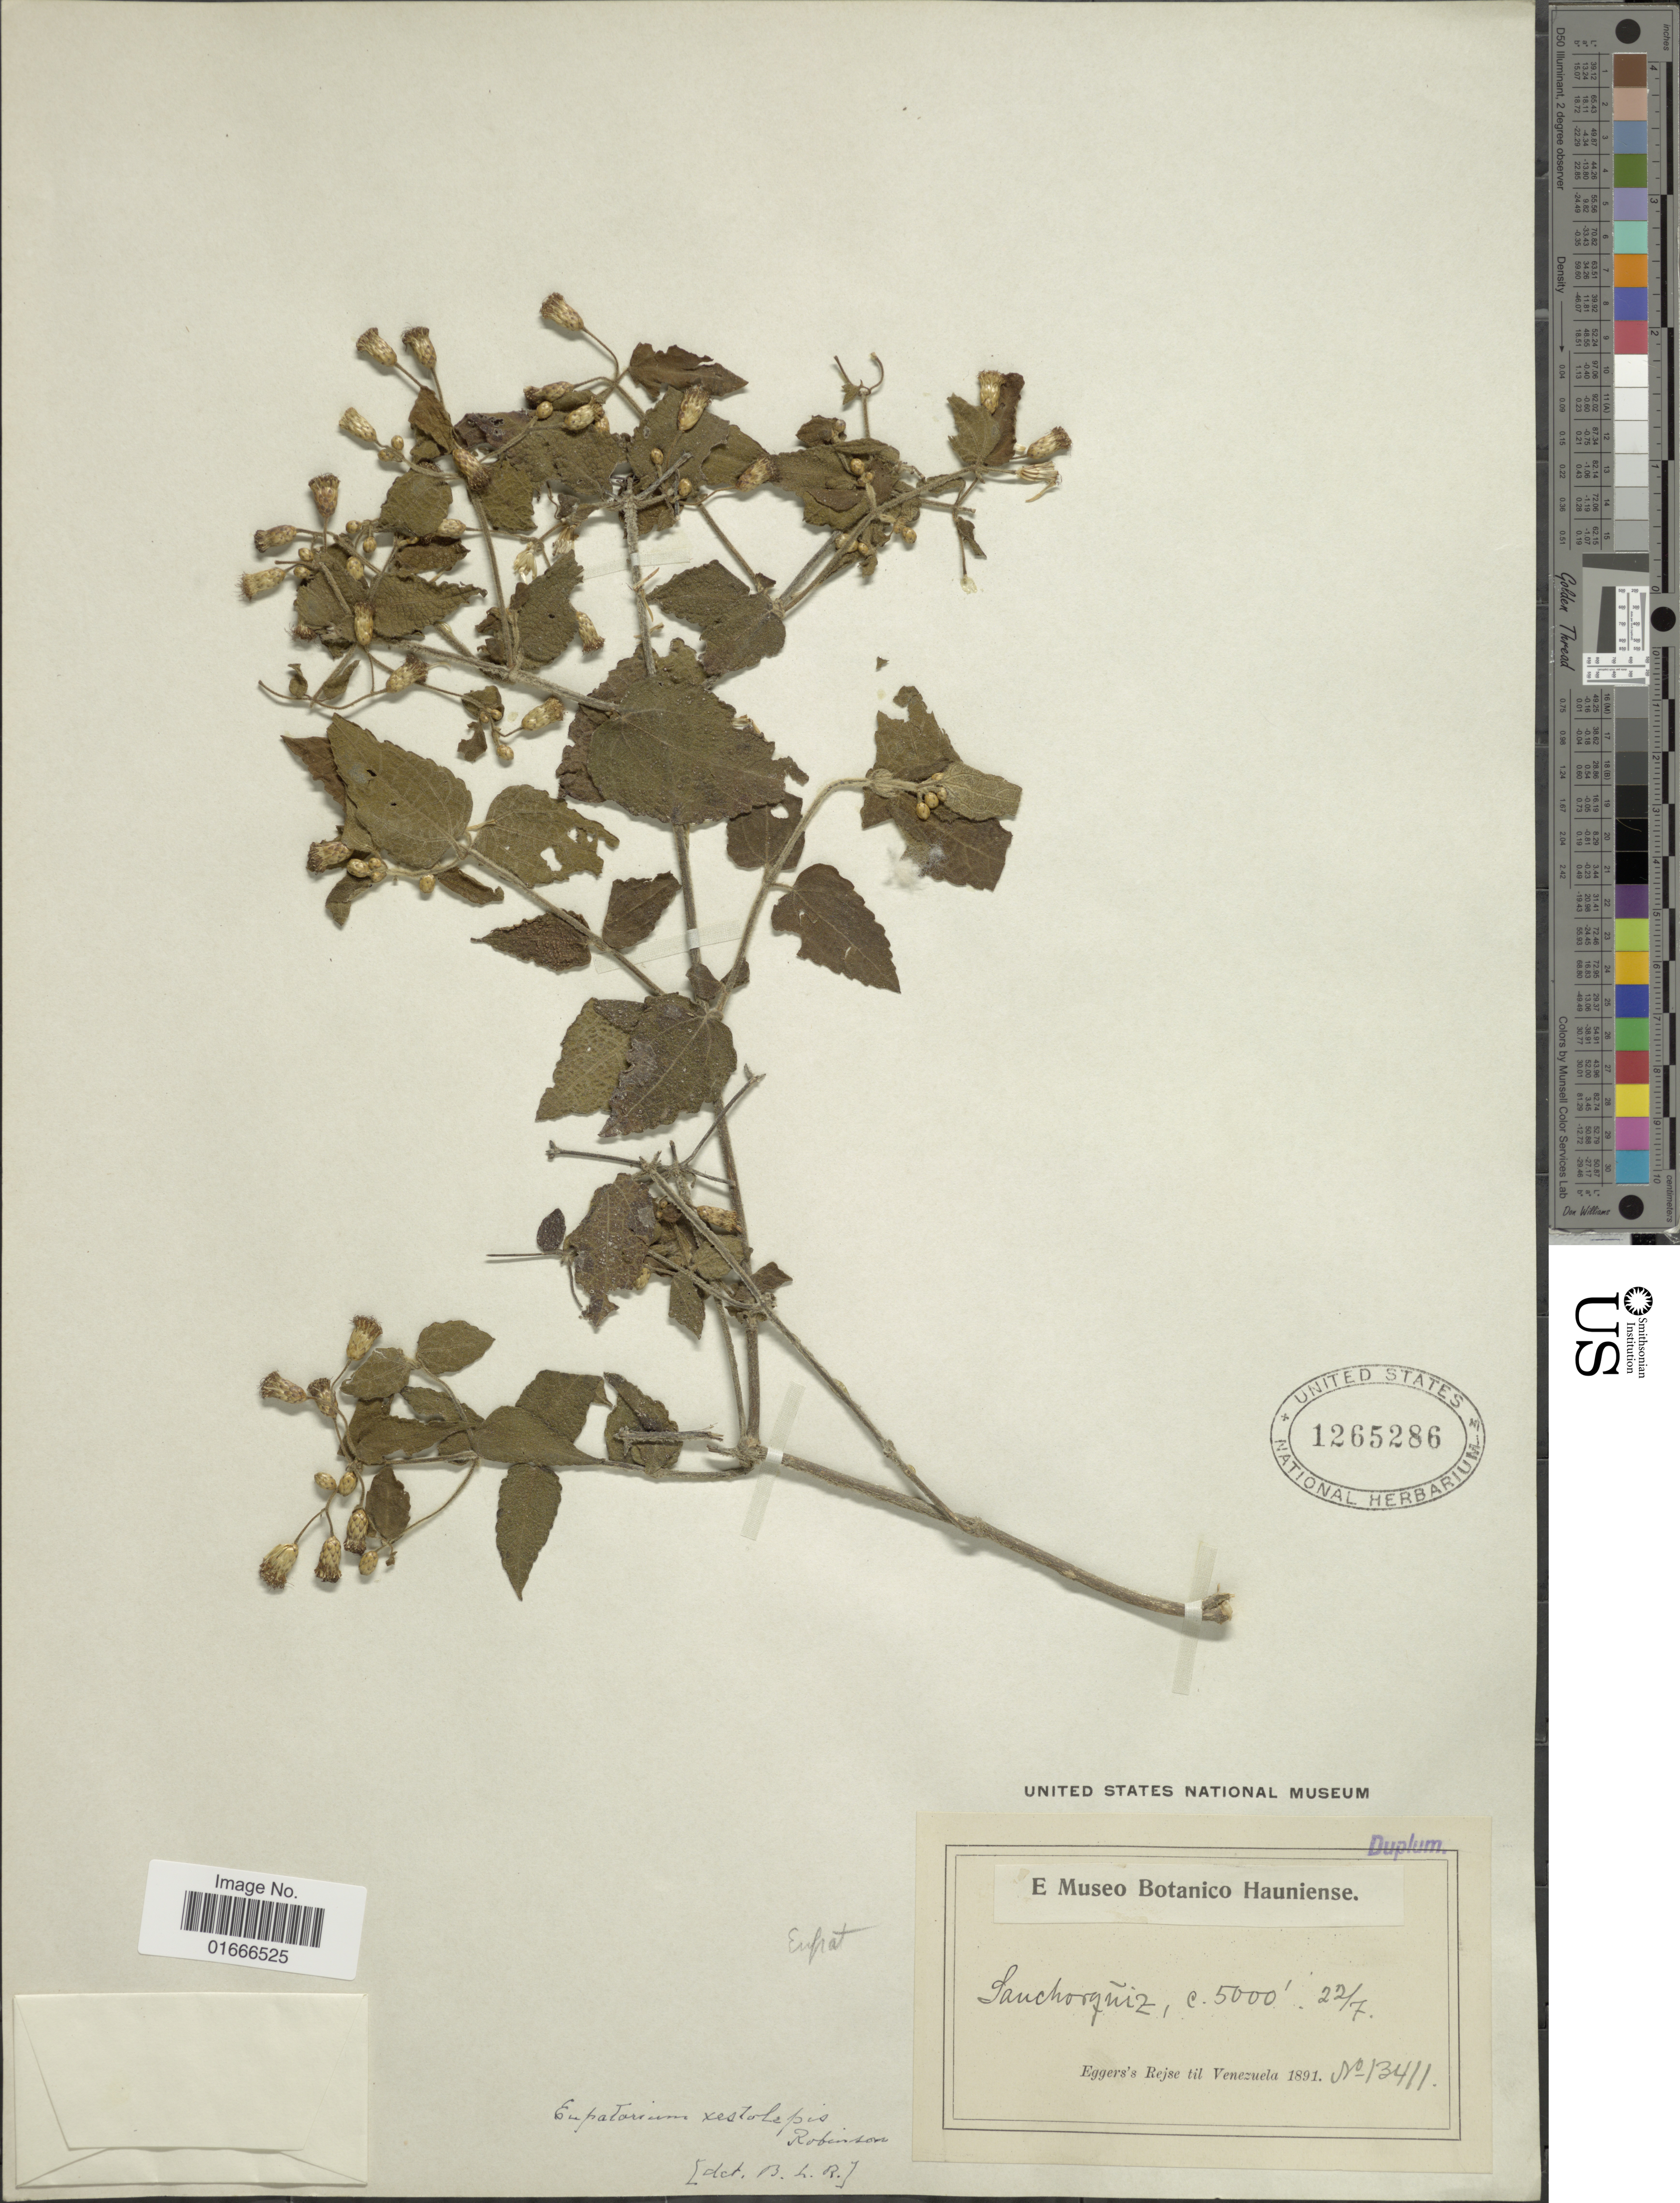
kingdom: Plantae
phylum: Tracheophyta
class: Magnoliopsida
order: Asterales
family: Asteraceae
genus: Chromolaena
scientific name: Chromolaena xestolepis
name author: (B.L. Rob.) R.M. King & H. Rob.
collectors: -. Eggers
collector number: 13411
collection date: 1891-07-22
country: Venezuela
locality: Sanchorquiz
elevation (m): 1524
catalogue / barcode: US 1265286